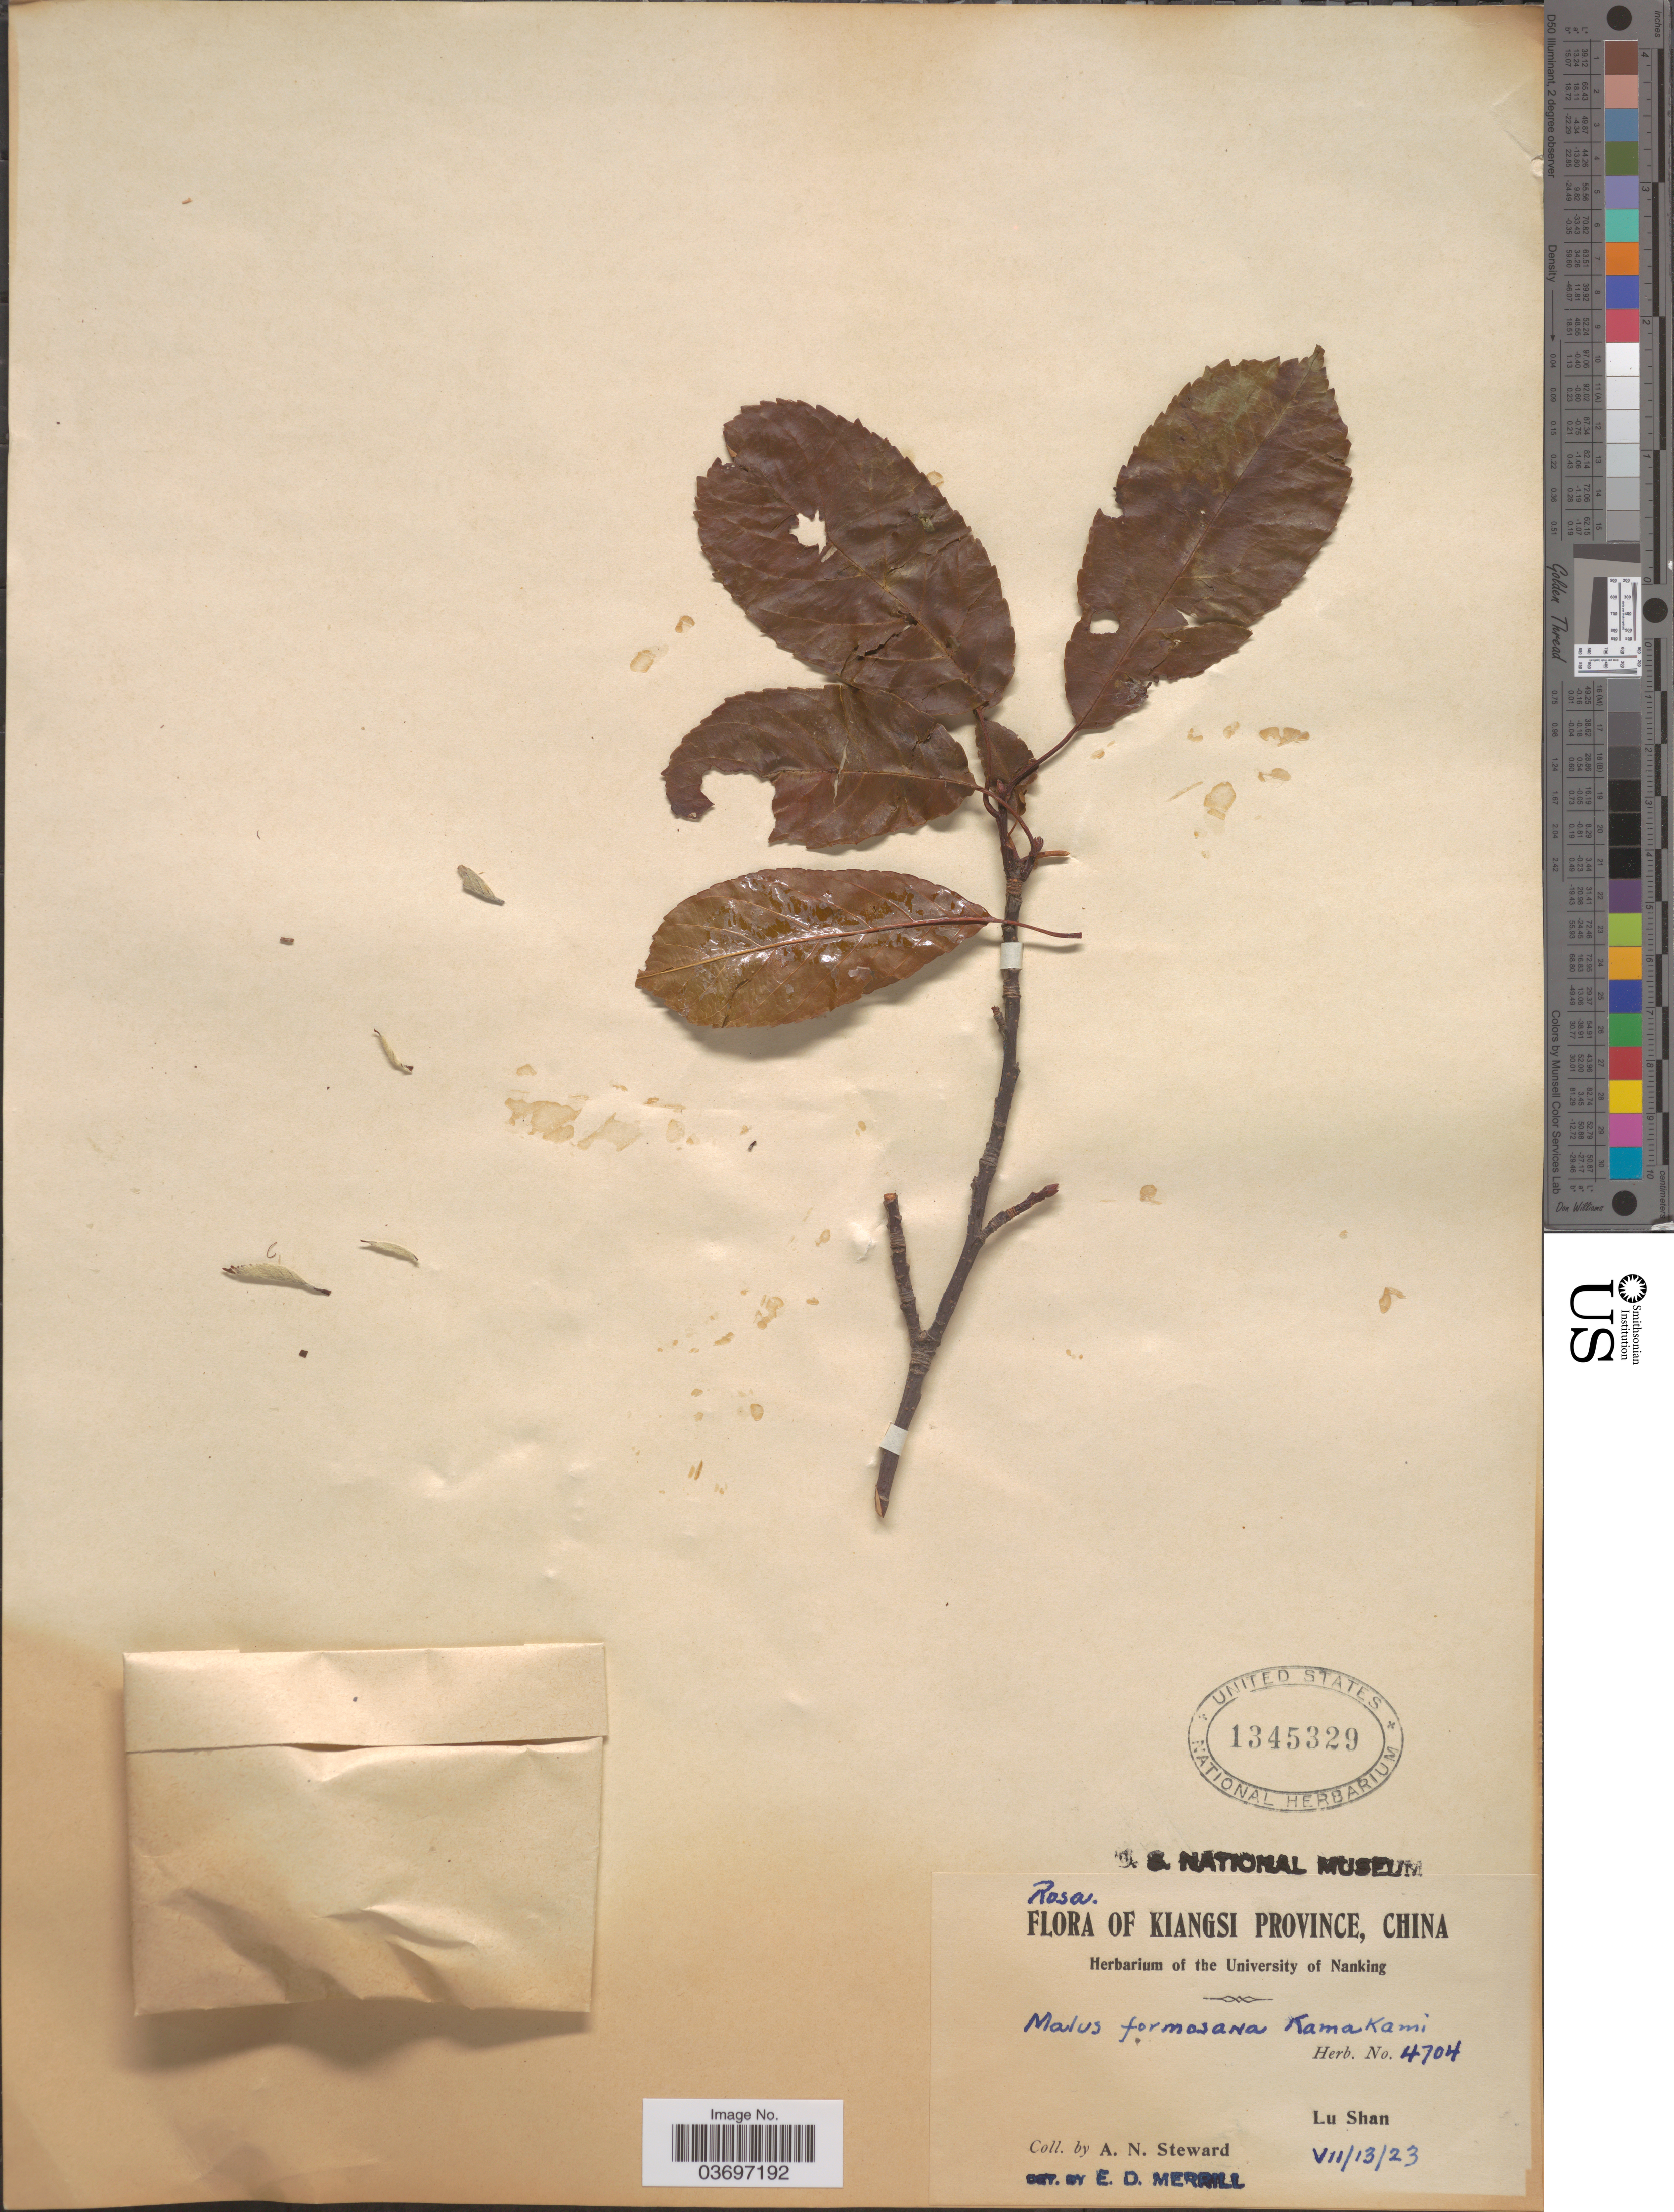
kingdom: Plantae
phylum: Tracheophyta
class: Magnoliopsida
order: Rosales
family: Rosaceae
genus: Malus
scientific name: Malus formosana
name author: Kawak. & Koidz.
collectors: A. N. Steward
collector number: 4704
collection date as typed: Transcribed d/m/y: 13/7/23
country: China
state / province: Jiangxi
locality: Kiangsi Province. Lu Shan.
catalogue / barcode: US 1345329